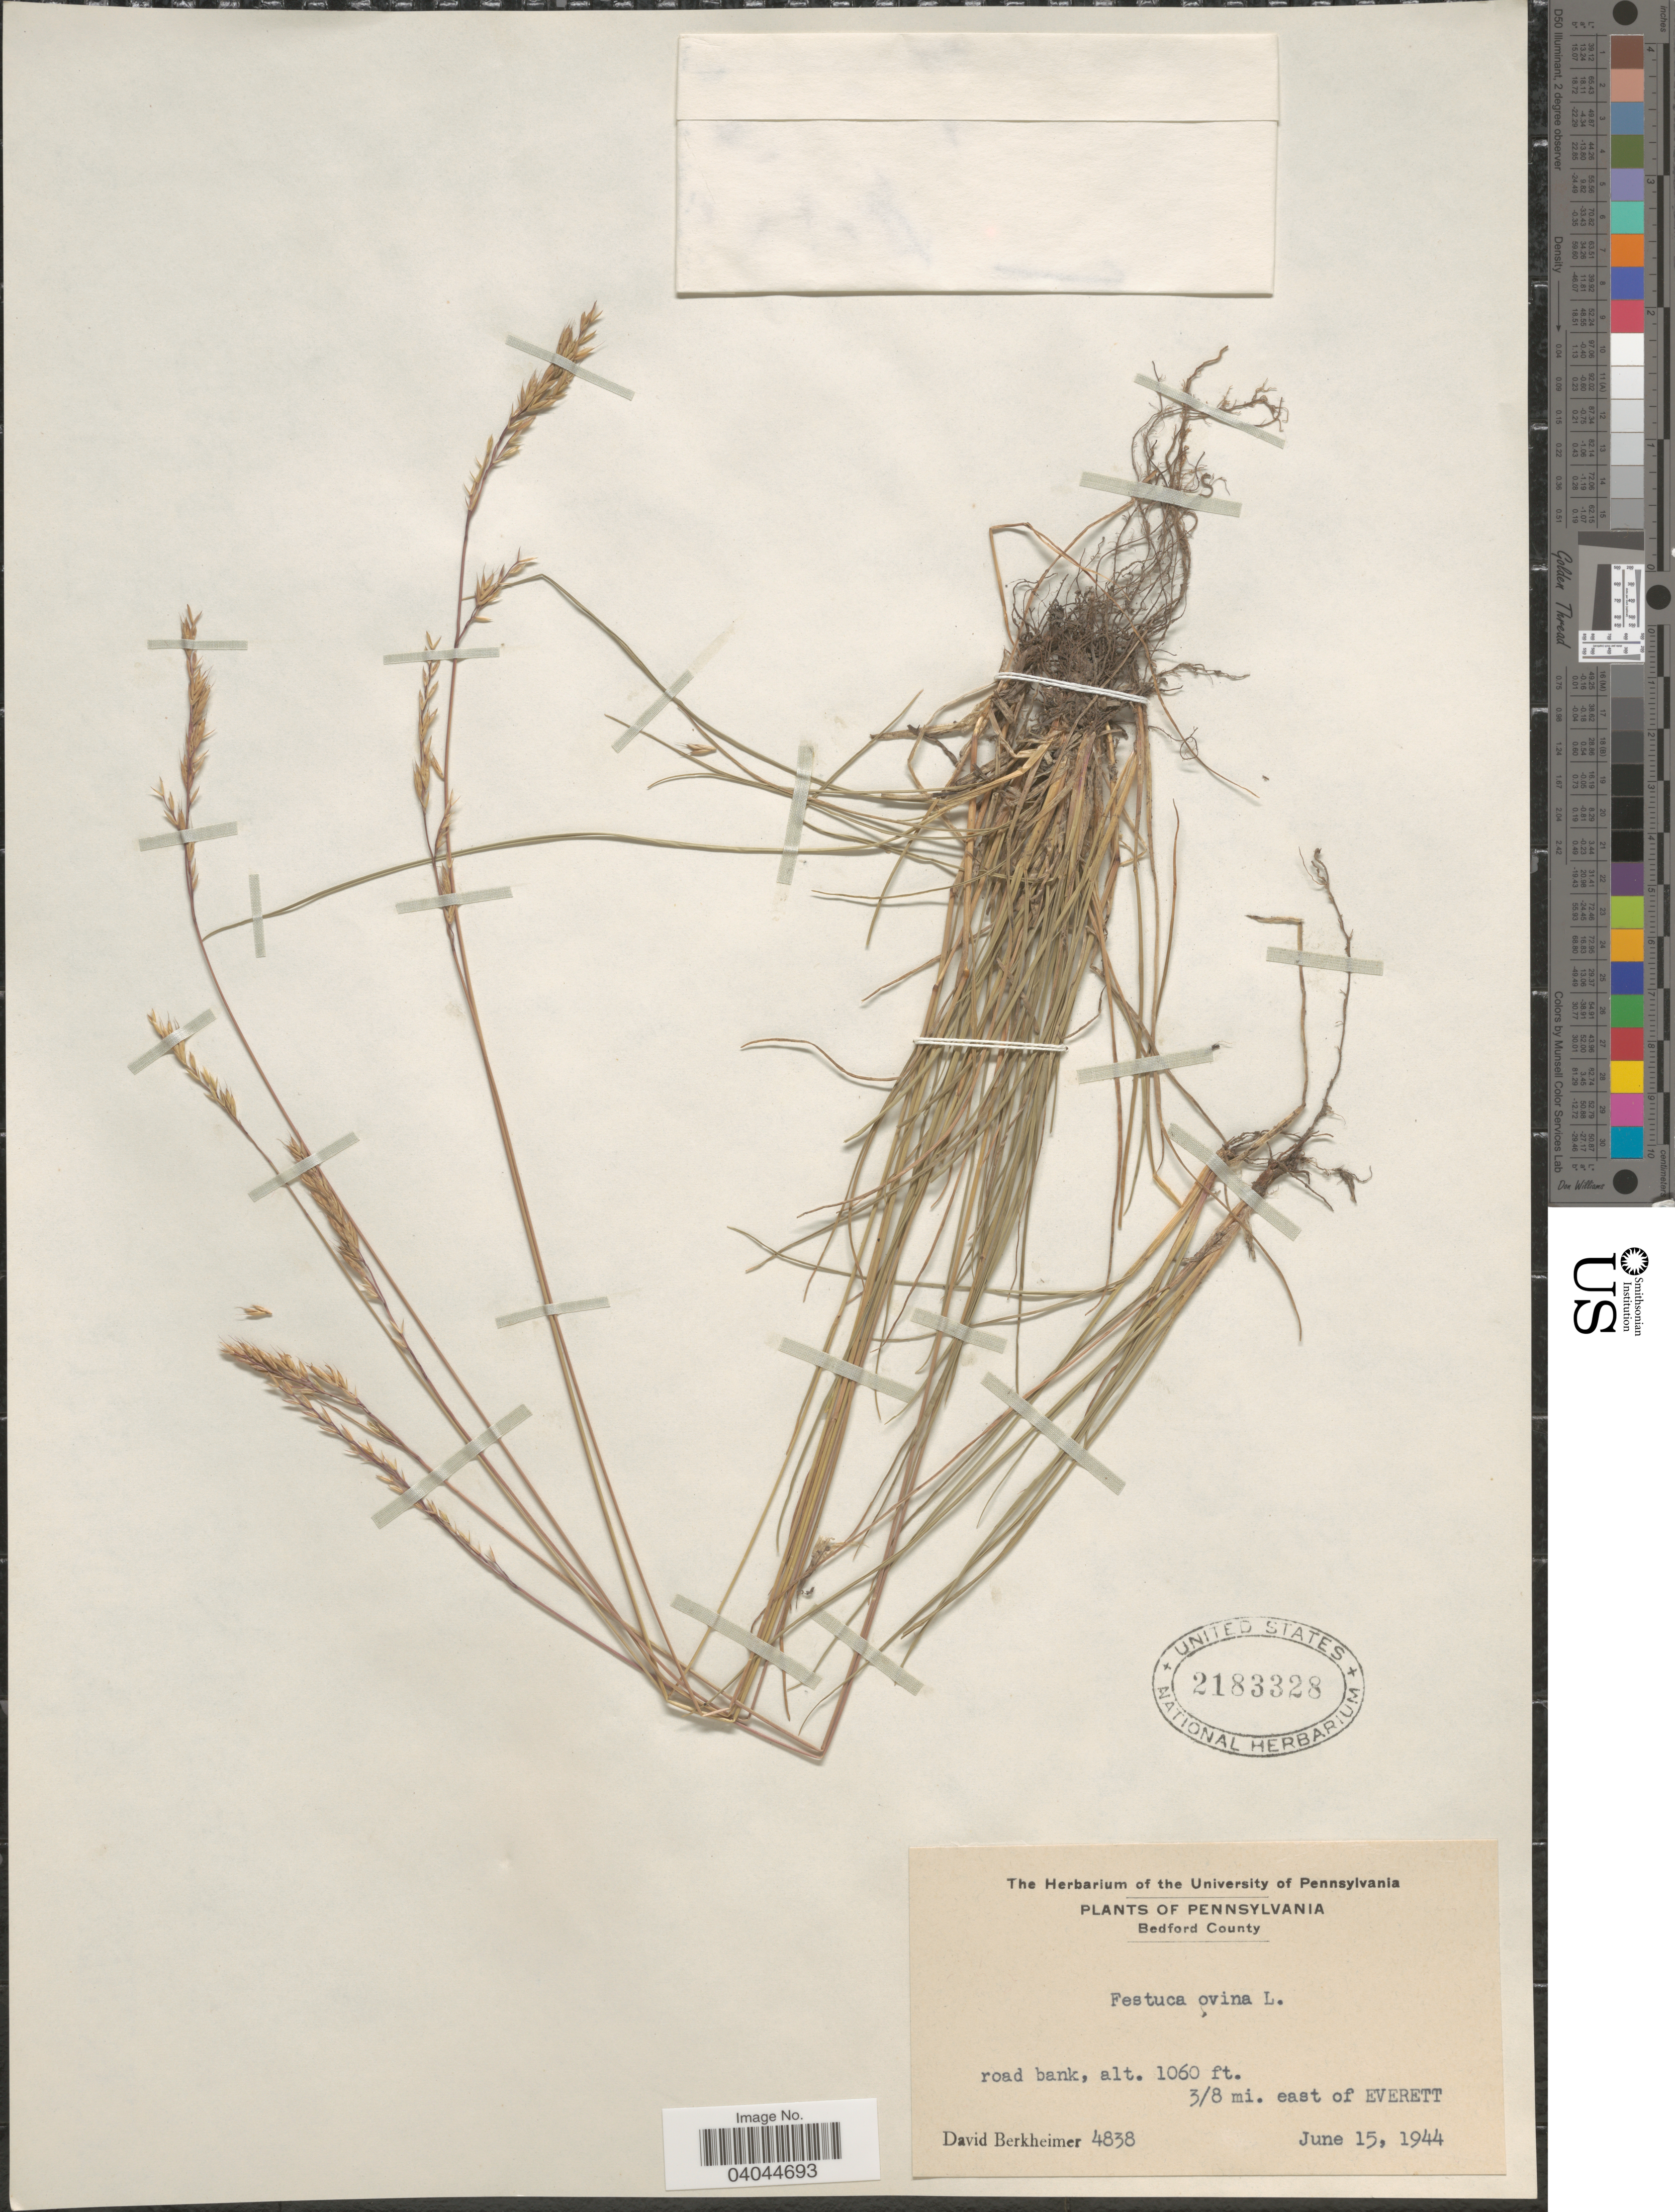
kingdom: Plantae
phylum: Tracheophyta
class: Liliopsida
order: Poales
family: Poaceae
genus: Festuca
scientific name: Festuca ovina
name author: L.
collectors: D. Berkheimer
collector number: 4838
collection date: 1944-06-15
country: United States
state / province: Pennsylvania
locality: Bedford County. 3/8 mi. east of Everett.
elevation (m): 323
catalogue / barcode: US 2183328